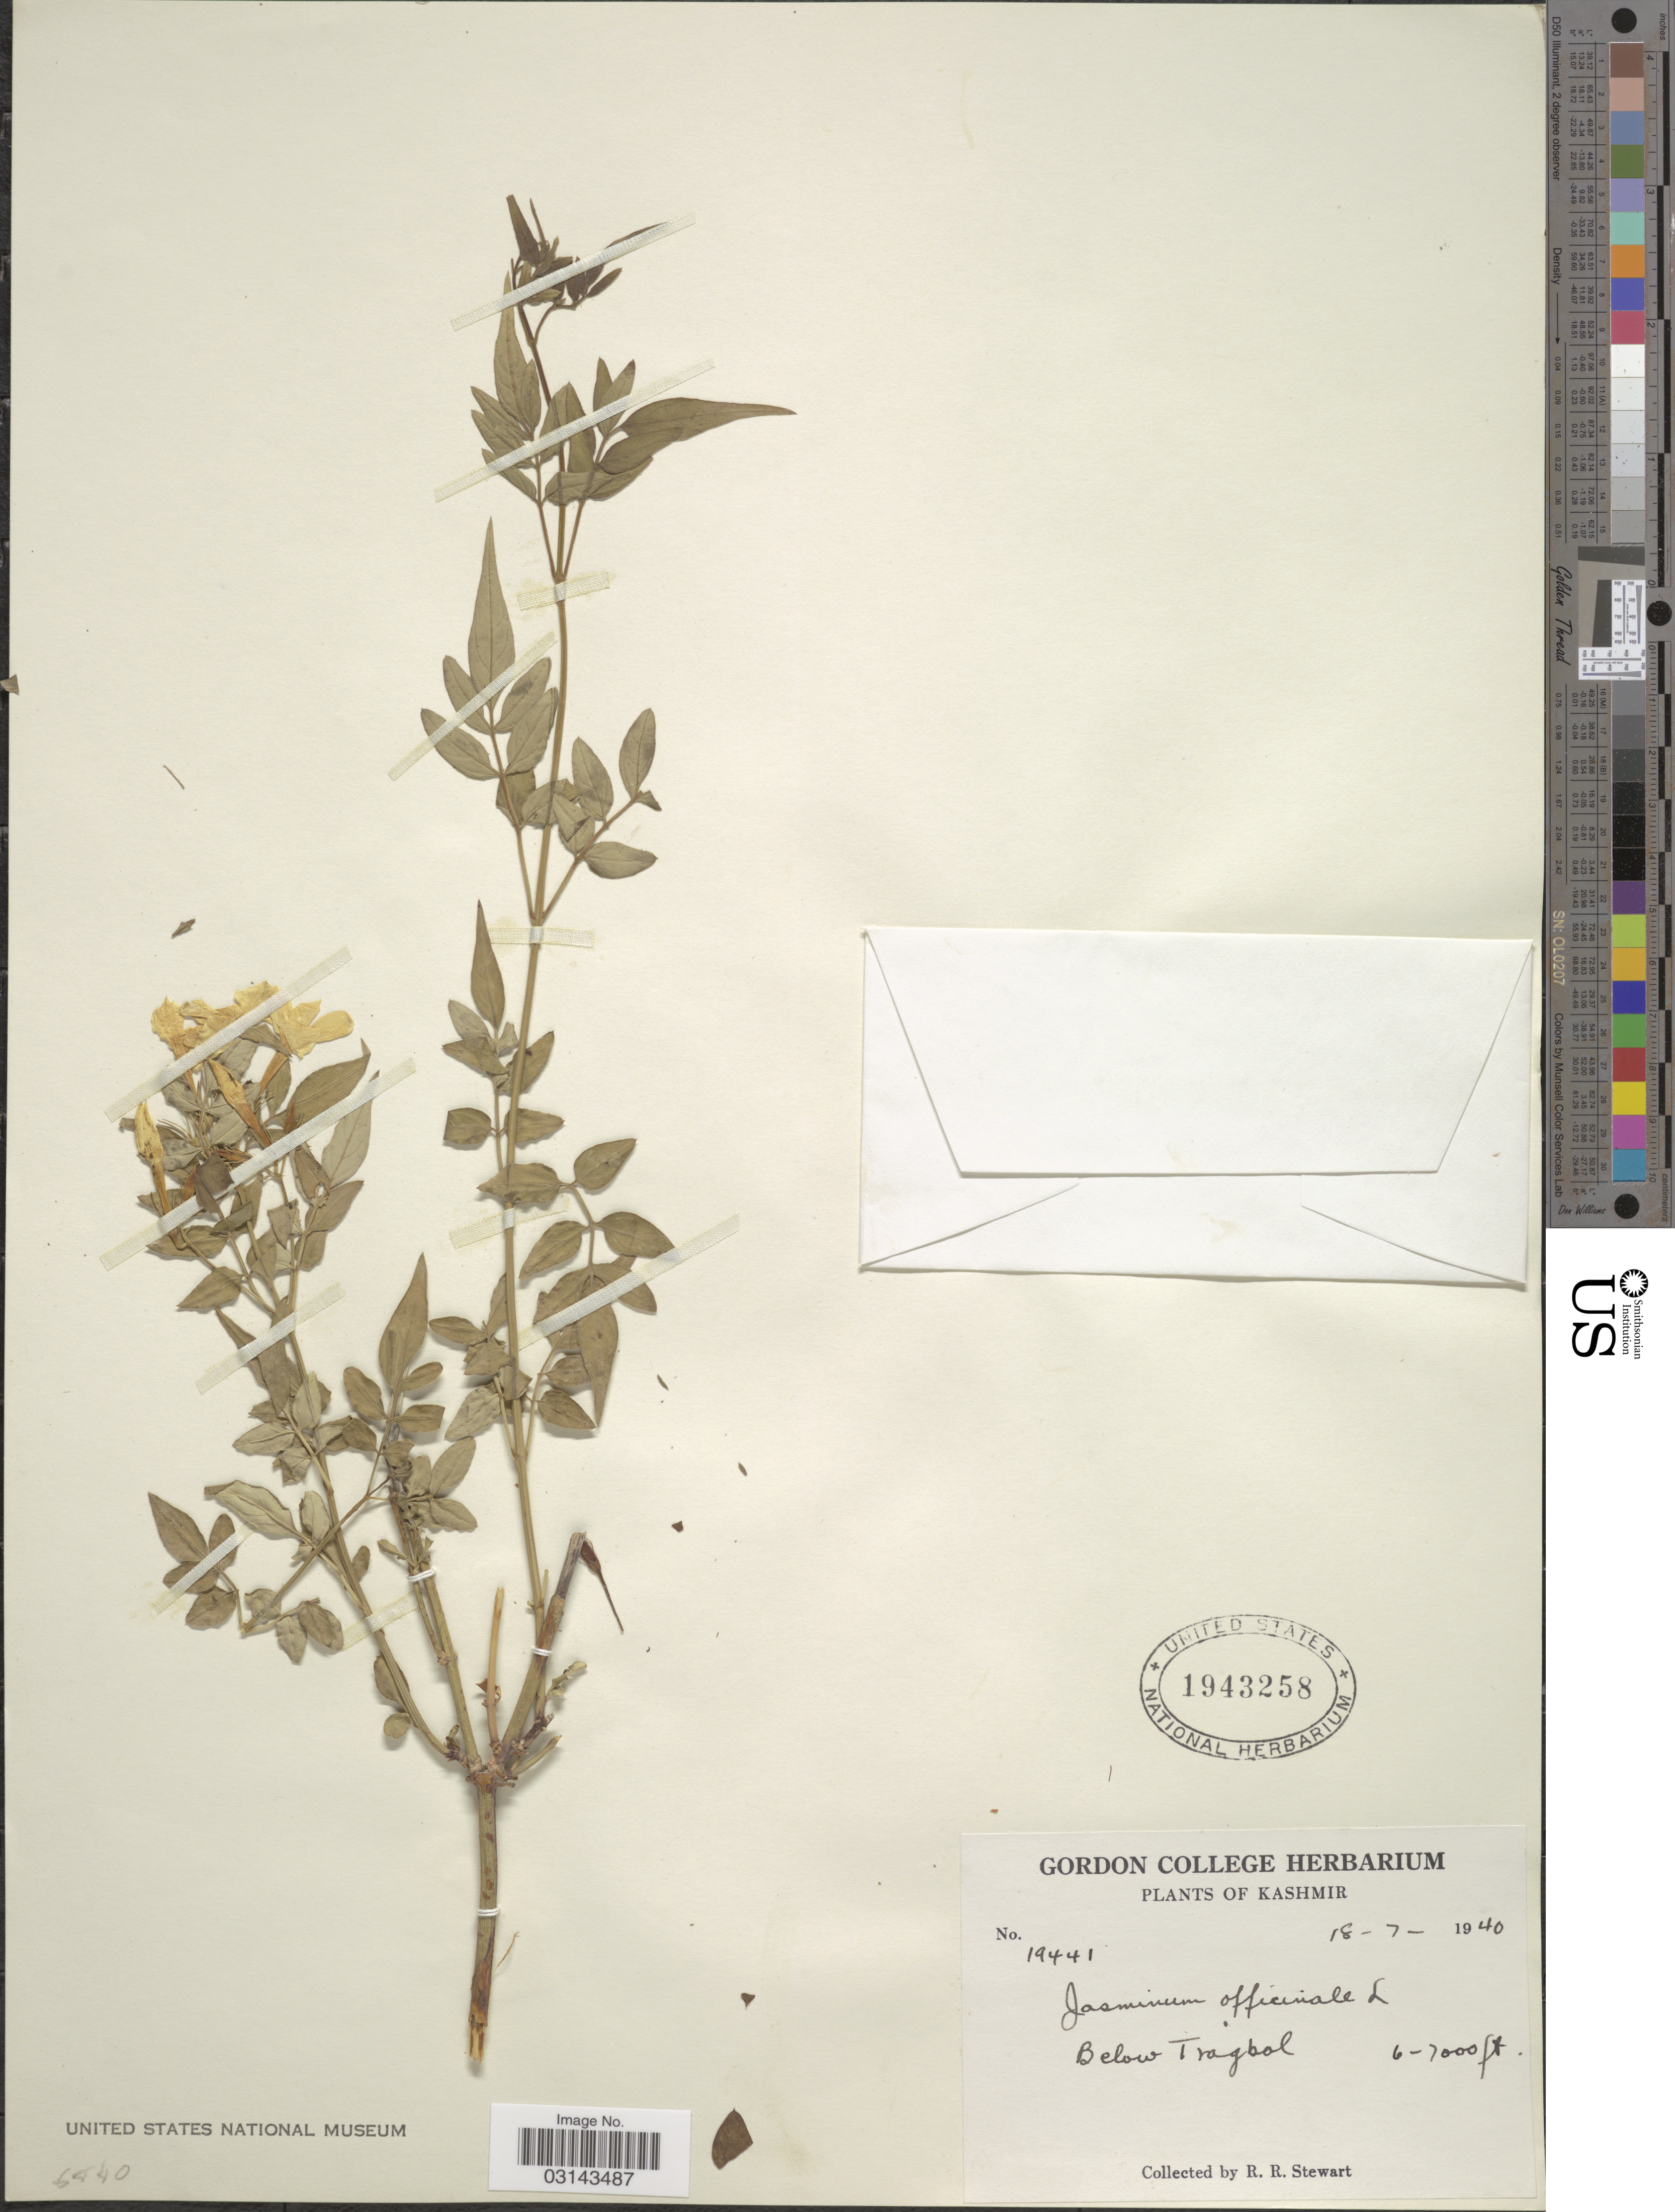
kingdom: Plantae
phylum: Tracheophyta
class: Magnoliopsida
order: Lamiales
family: Oleaceae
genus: Jasminum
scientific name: Jasminum officinale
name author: L.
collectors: R. Stewart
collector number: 19441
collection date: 1940-07-18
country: India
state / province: Jammu and Kashmir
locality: Kashmir. Below Tragbol.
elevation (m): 1829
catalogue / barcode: US 1943258